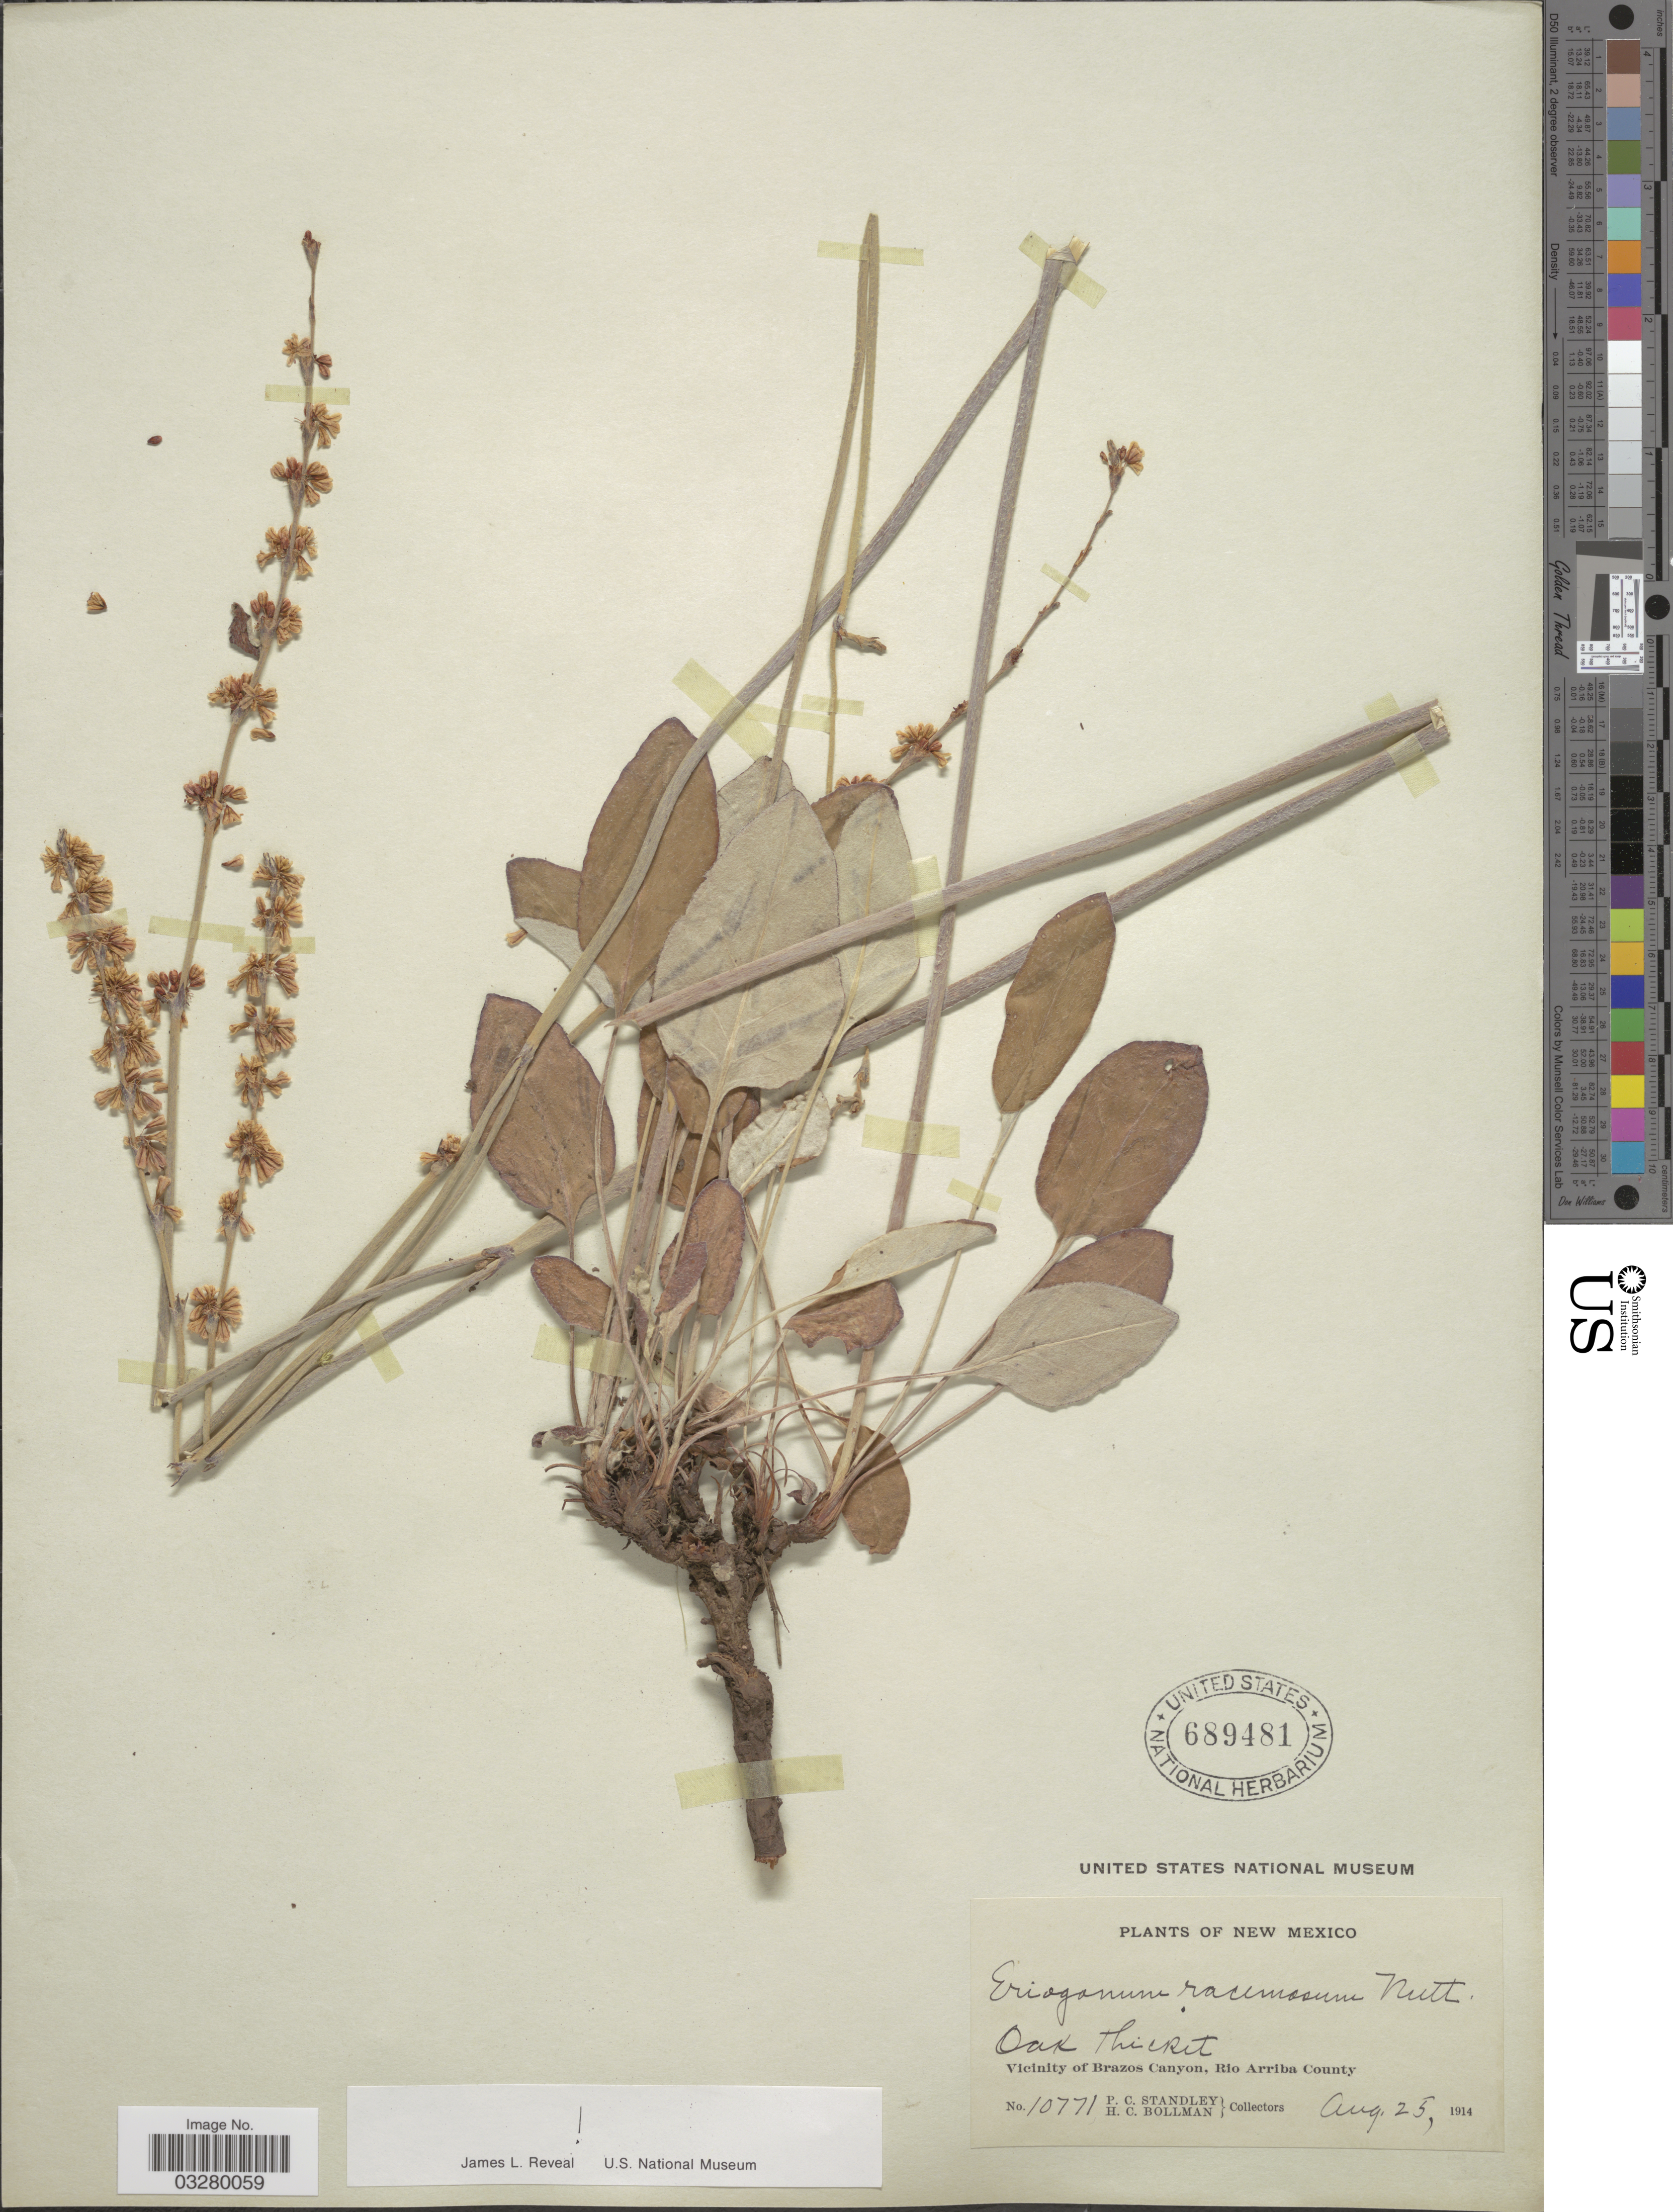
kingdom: Plantae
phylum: Tracheophyta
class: Magnoliopsida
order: Caryophyllales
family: Polygonaceae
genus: Eriogonum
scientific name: Eriogonum racemosum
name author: Nutt.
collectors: P. C. Standley & H. C. Bollman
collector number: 10771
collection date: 1914-08-25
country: United States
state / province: New Mexico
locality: Oak Thicket, Vicinity of Brazos Canyon, Rio Arriba County.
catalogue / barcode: US 689481